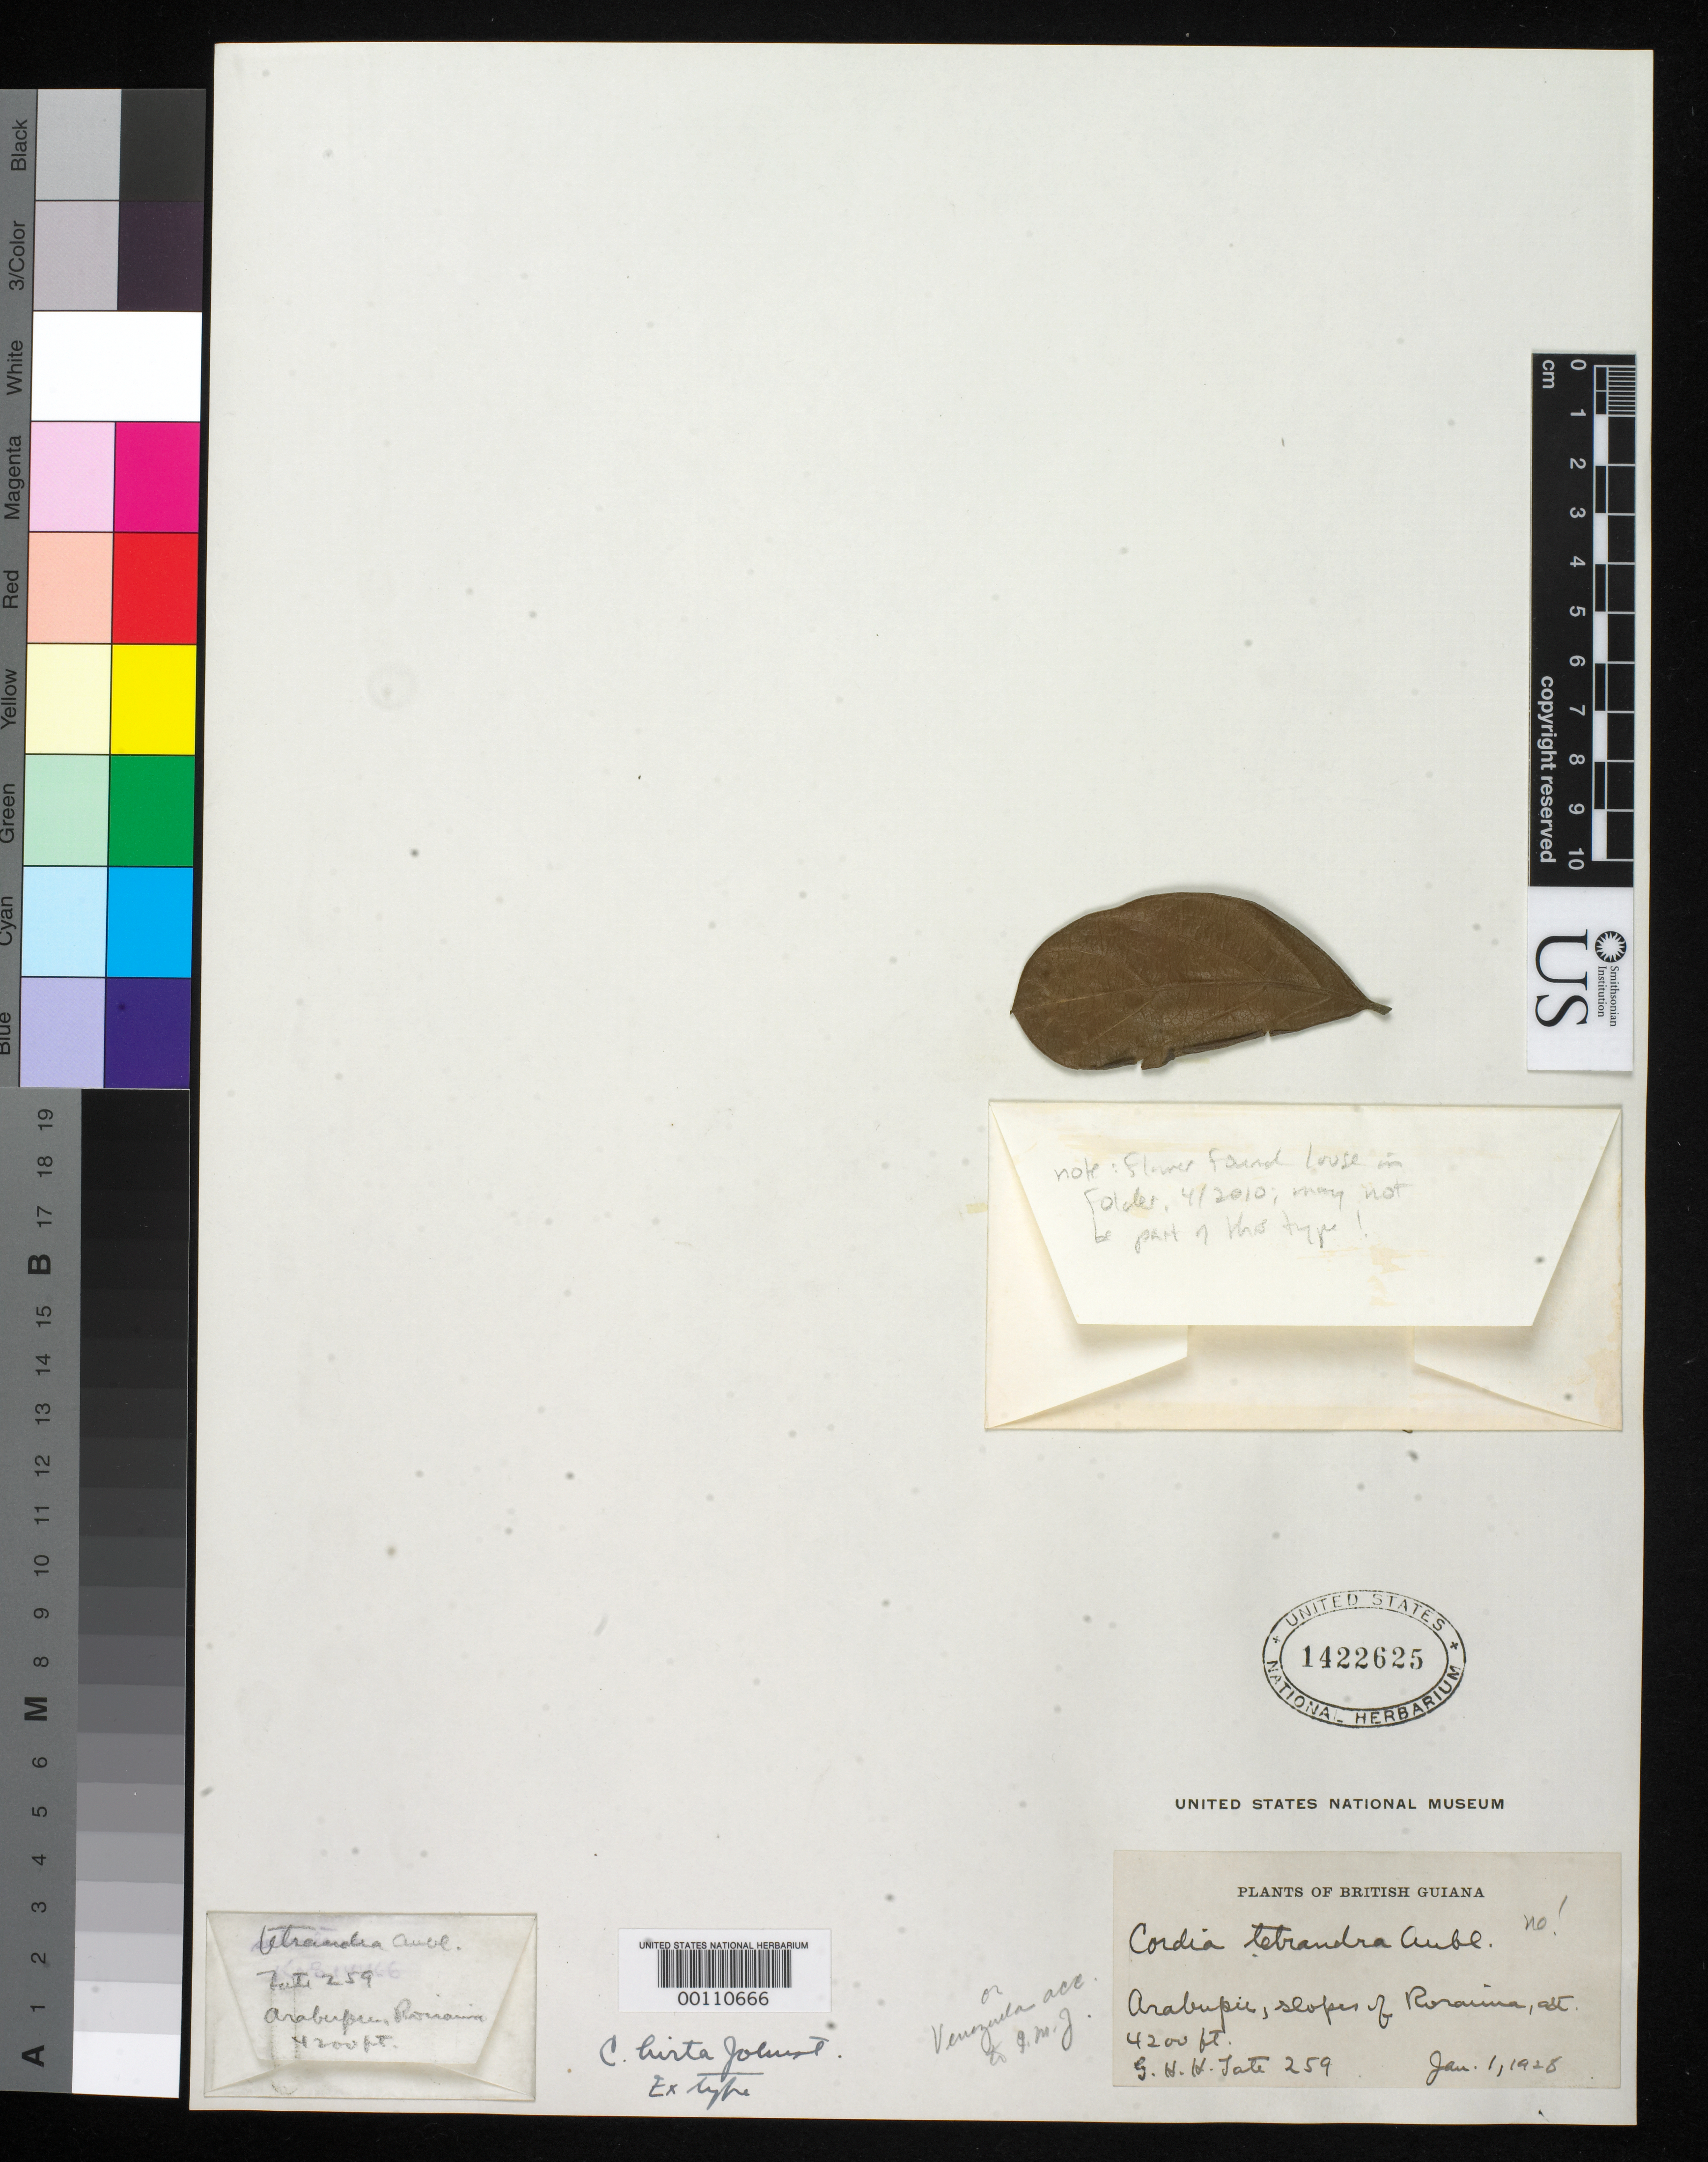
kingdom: Plantae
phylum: Tracheophyta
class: Magnoliopsida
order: Boraginales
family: Cordiaceae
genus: Cordia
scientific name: Cordia hirta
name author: I.M. Johnst.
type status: Isotype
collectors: G. H. H.Tate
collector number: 259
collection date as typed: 01 Jan 1928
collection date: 1928-01-01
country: Venezuela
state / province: Bolivar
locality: Mt. Roraima, Arabupii.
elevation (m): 1280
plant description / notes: Fragmentary material of type specimen [ex herb. NY?].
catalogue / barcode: US 1422625